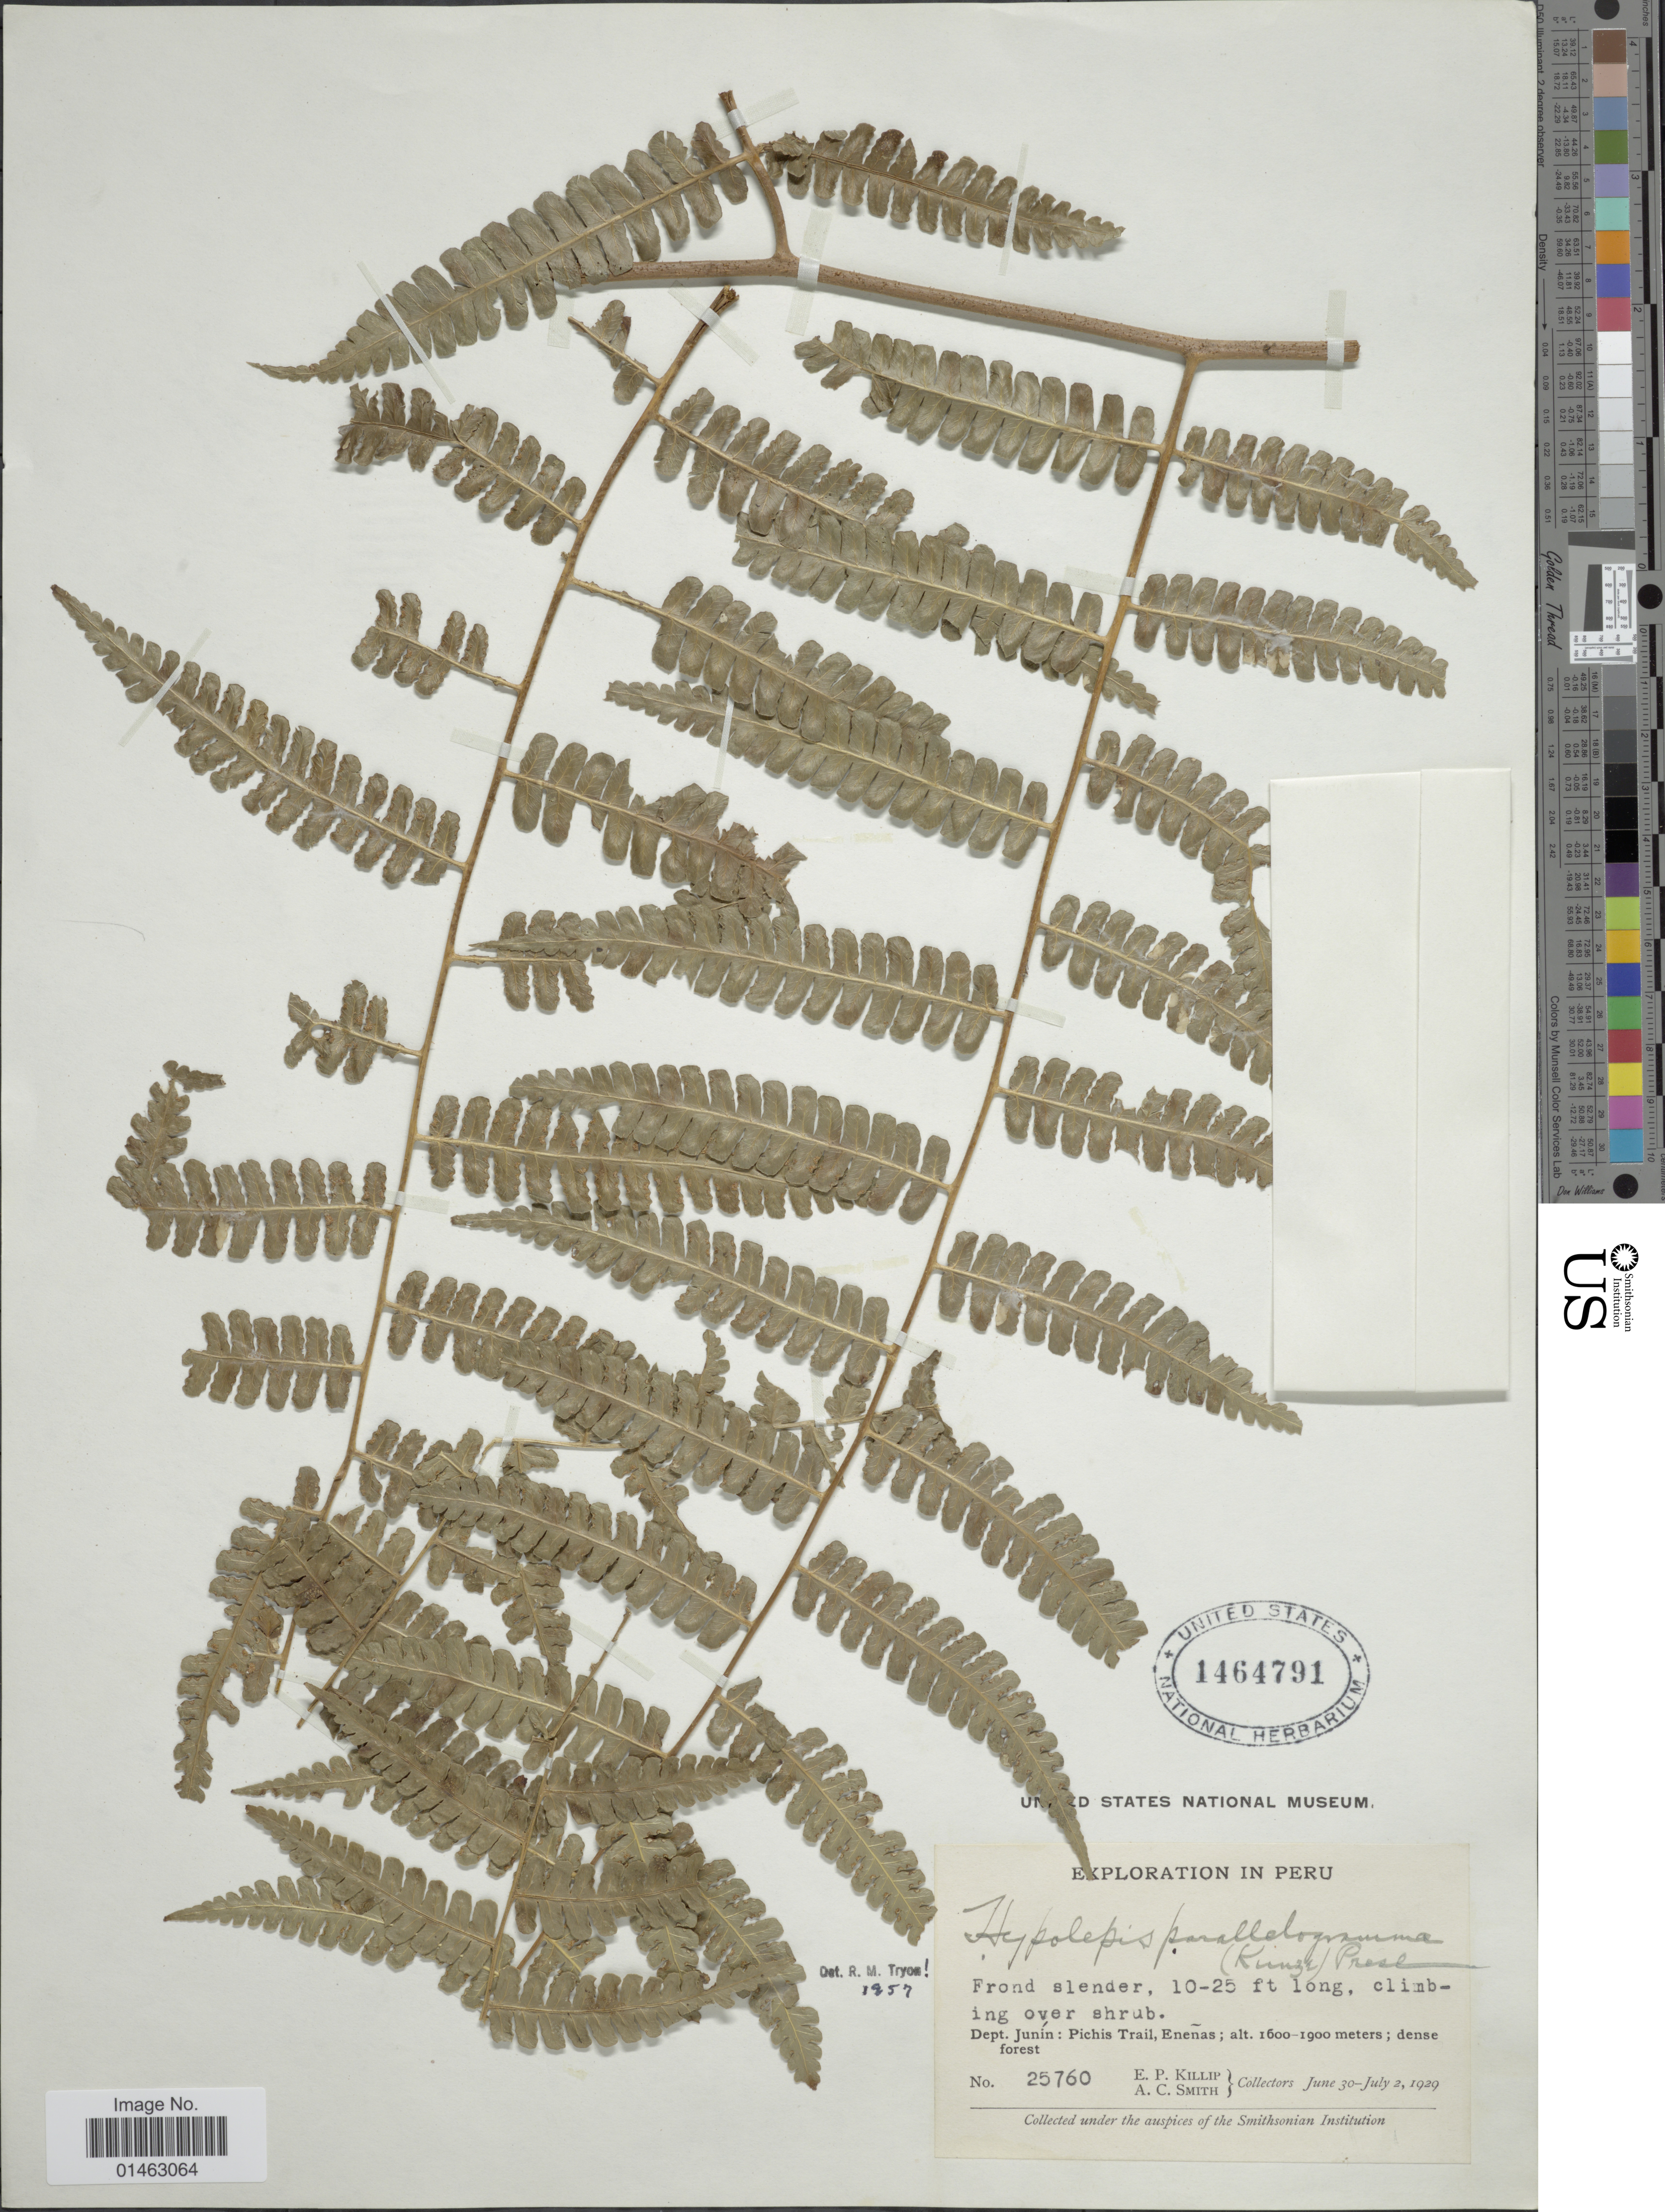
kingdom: Plantae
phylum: Tracheophyta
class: Polypodiopsida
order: Polypodiales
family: Dennstaedtiaceae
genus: Hypolepis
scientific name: Hypolepis parallelogramma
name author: (Kunze) C. Presl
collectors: E. P. Killip & A. C. Smith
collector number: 25760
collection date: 1929-06-30/1929-07-02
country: Peru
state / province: Junín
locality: Dept. Junín: Pichis Trail, Eneñas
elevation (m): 1600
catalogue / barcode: US 1464791